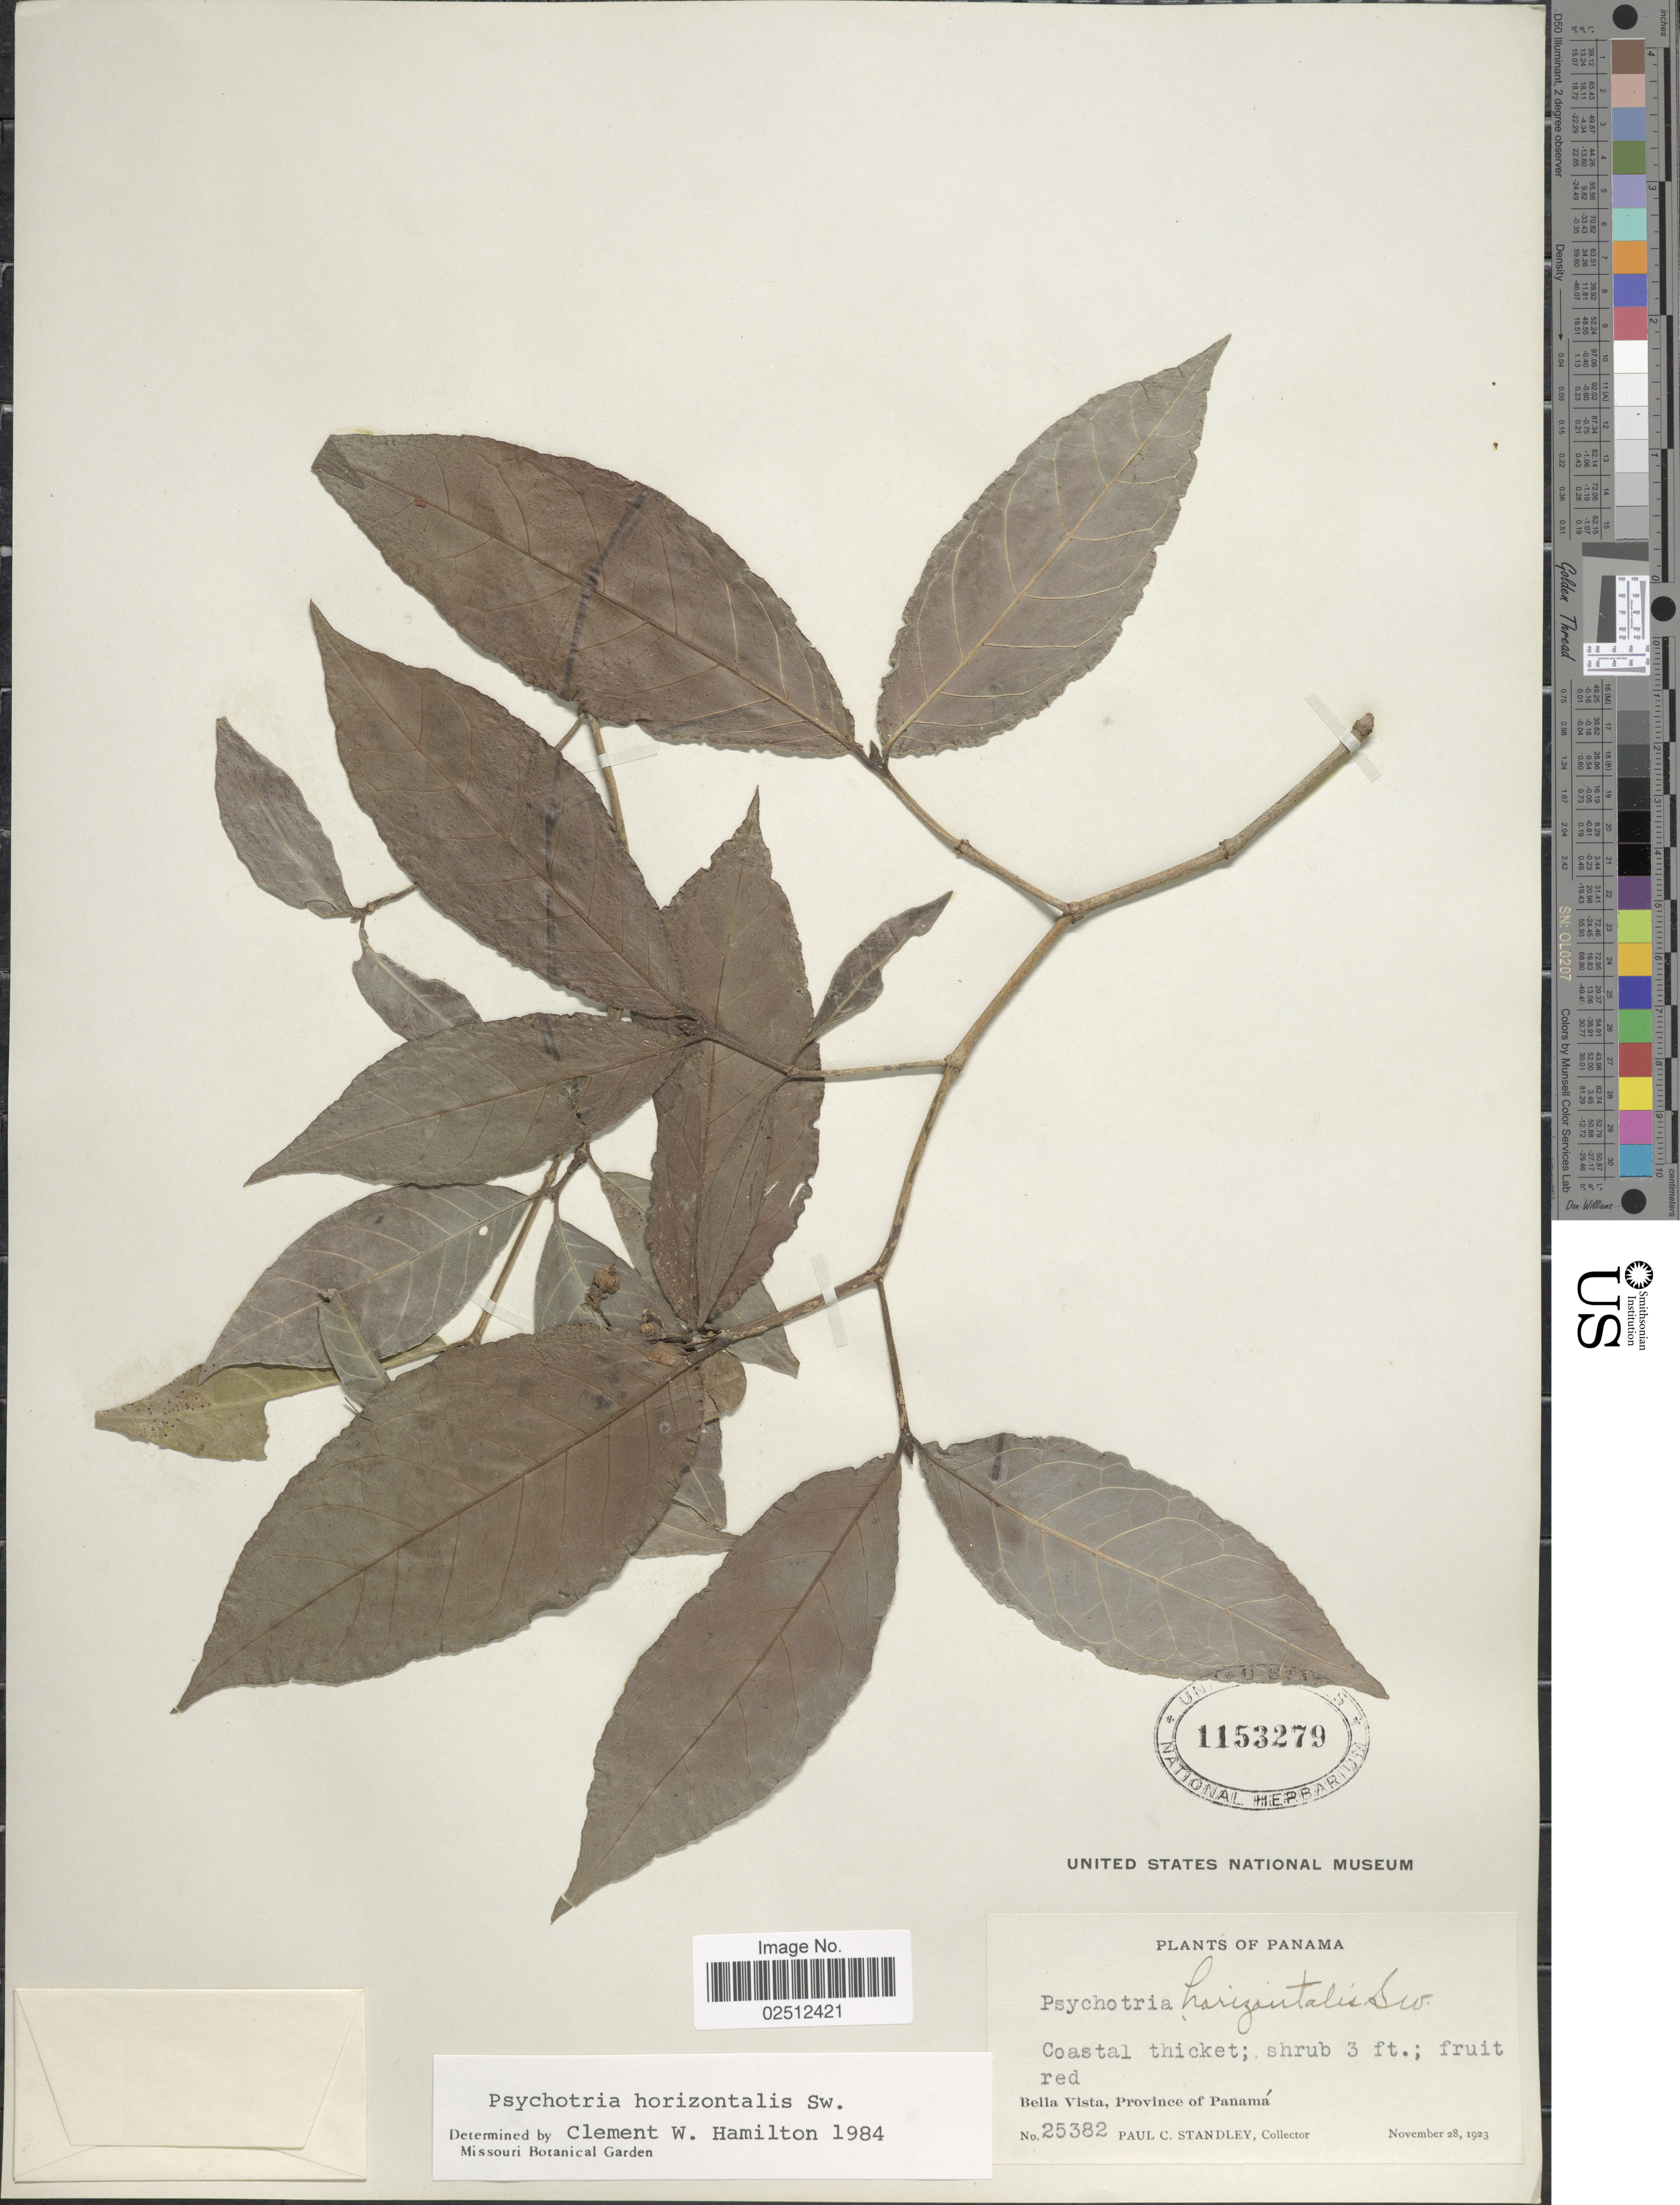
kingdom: Plantae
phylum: Tracheophyta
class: Magnoliopsida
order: Gentianales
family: Rubiaceae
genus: Psychotria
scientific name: Psychotria horizontalis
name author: Sw.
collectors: P. C. Standley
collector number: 25382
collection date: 1923-11-28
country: Panama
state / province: Panamá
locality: Bella Vista, Province of Panama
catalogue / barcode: US 1153279